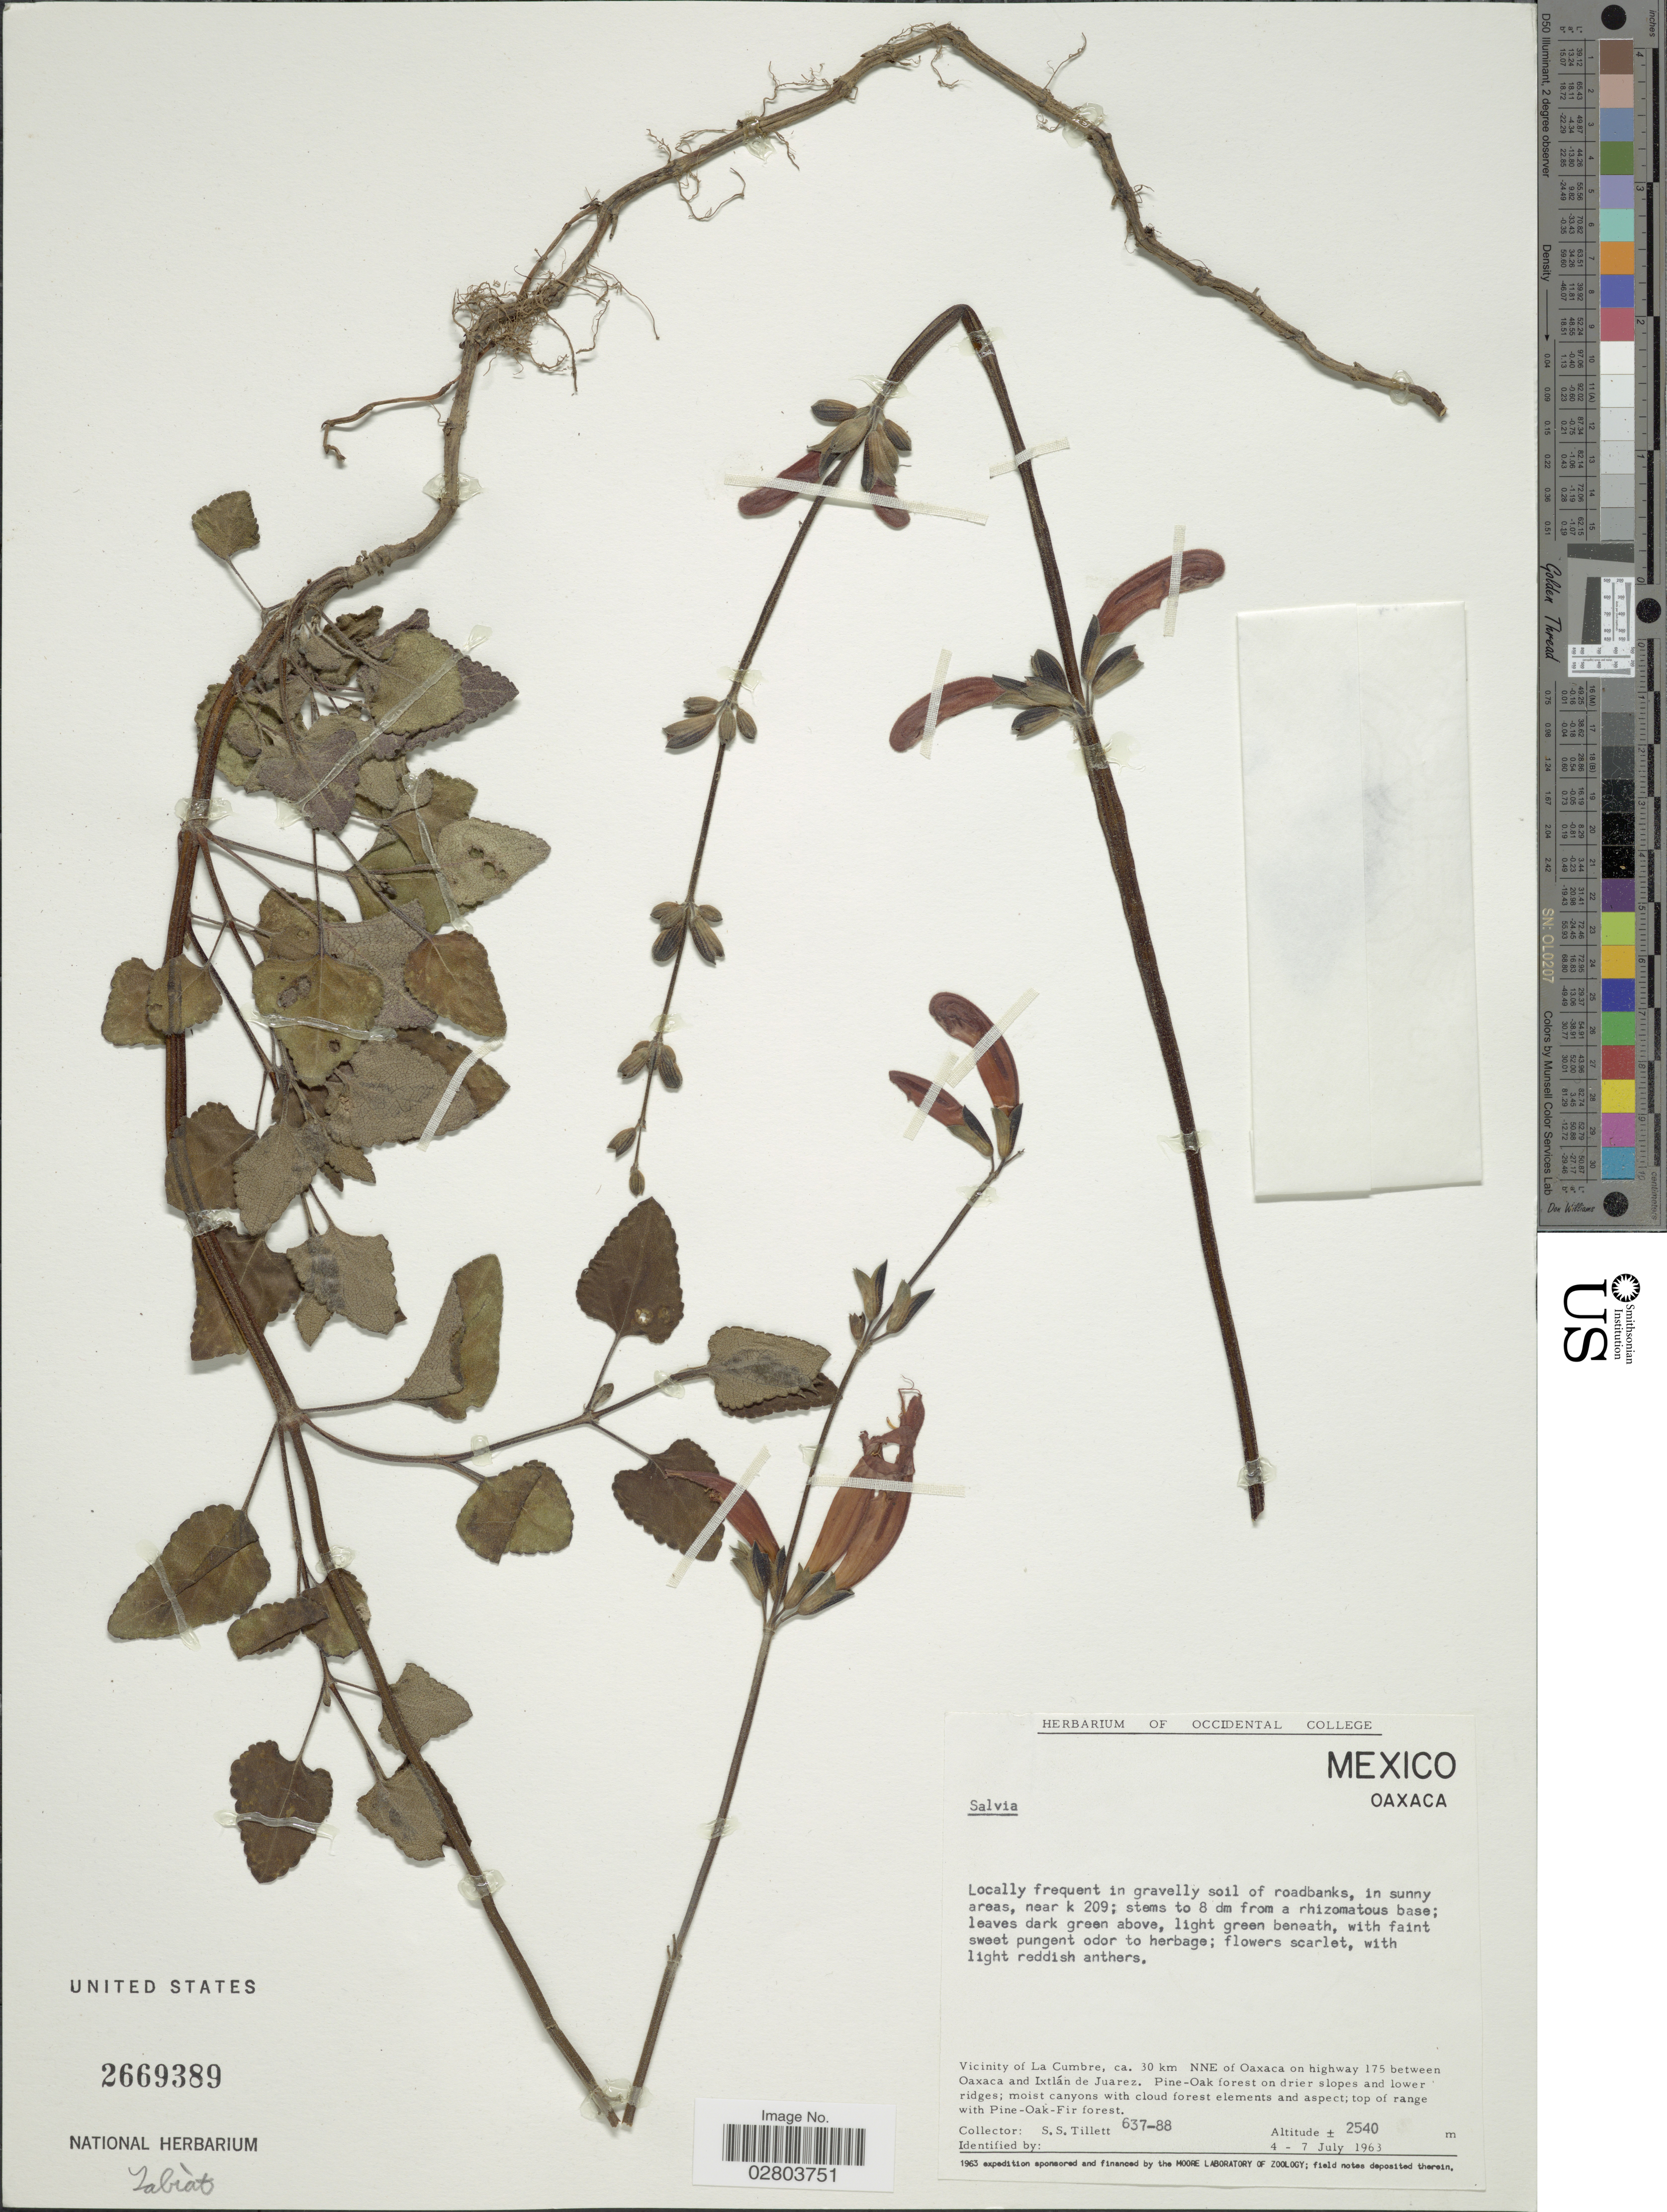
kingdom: Plantae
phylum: Tracheophyta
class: Magnoliopsida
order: Lamiales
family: Lamiaceae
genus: Salvia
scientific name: Salvia sp.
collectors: S. S. Tillett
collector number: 637-88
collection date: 1963-07-04/1963-07-07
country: Mexico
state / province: Oaxaca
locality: Vicinity of La Cumbre, ca. 30 km NNE of Oaxaca on highway 175 between Oaxaca and Ixtlán de Juarez.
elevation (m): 2540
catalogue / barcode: US 2669389